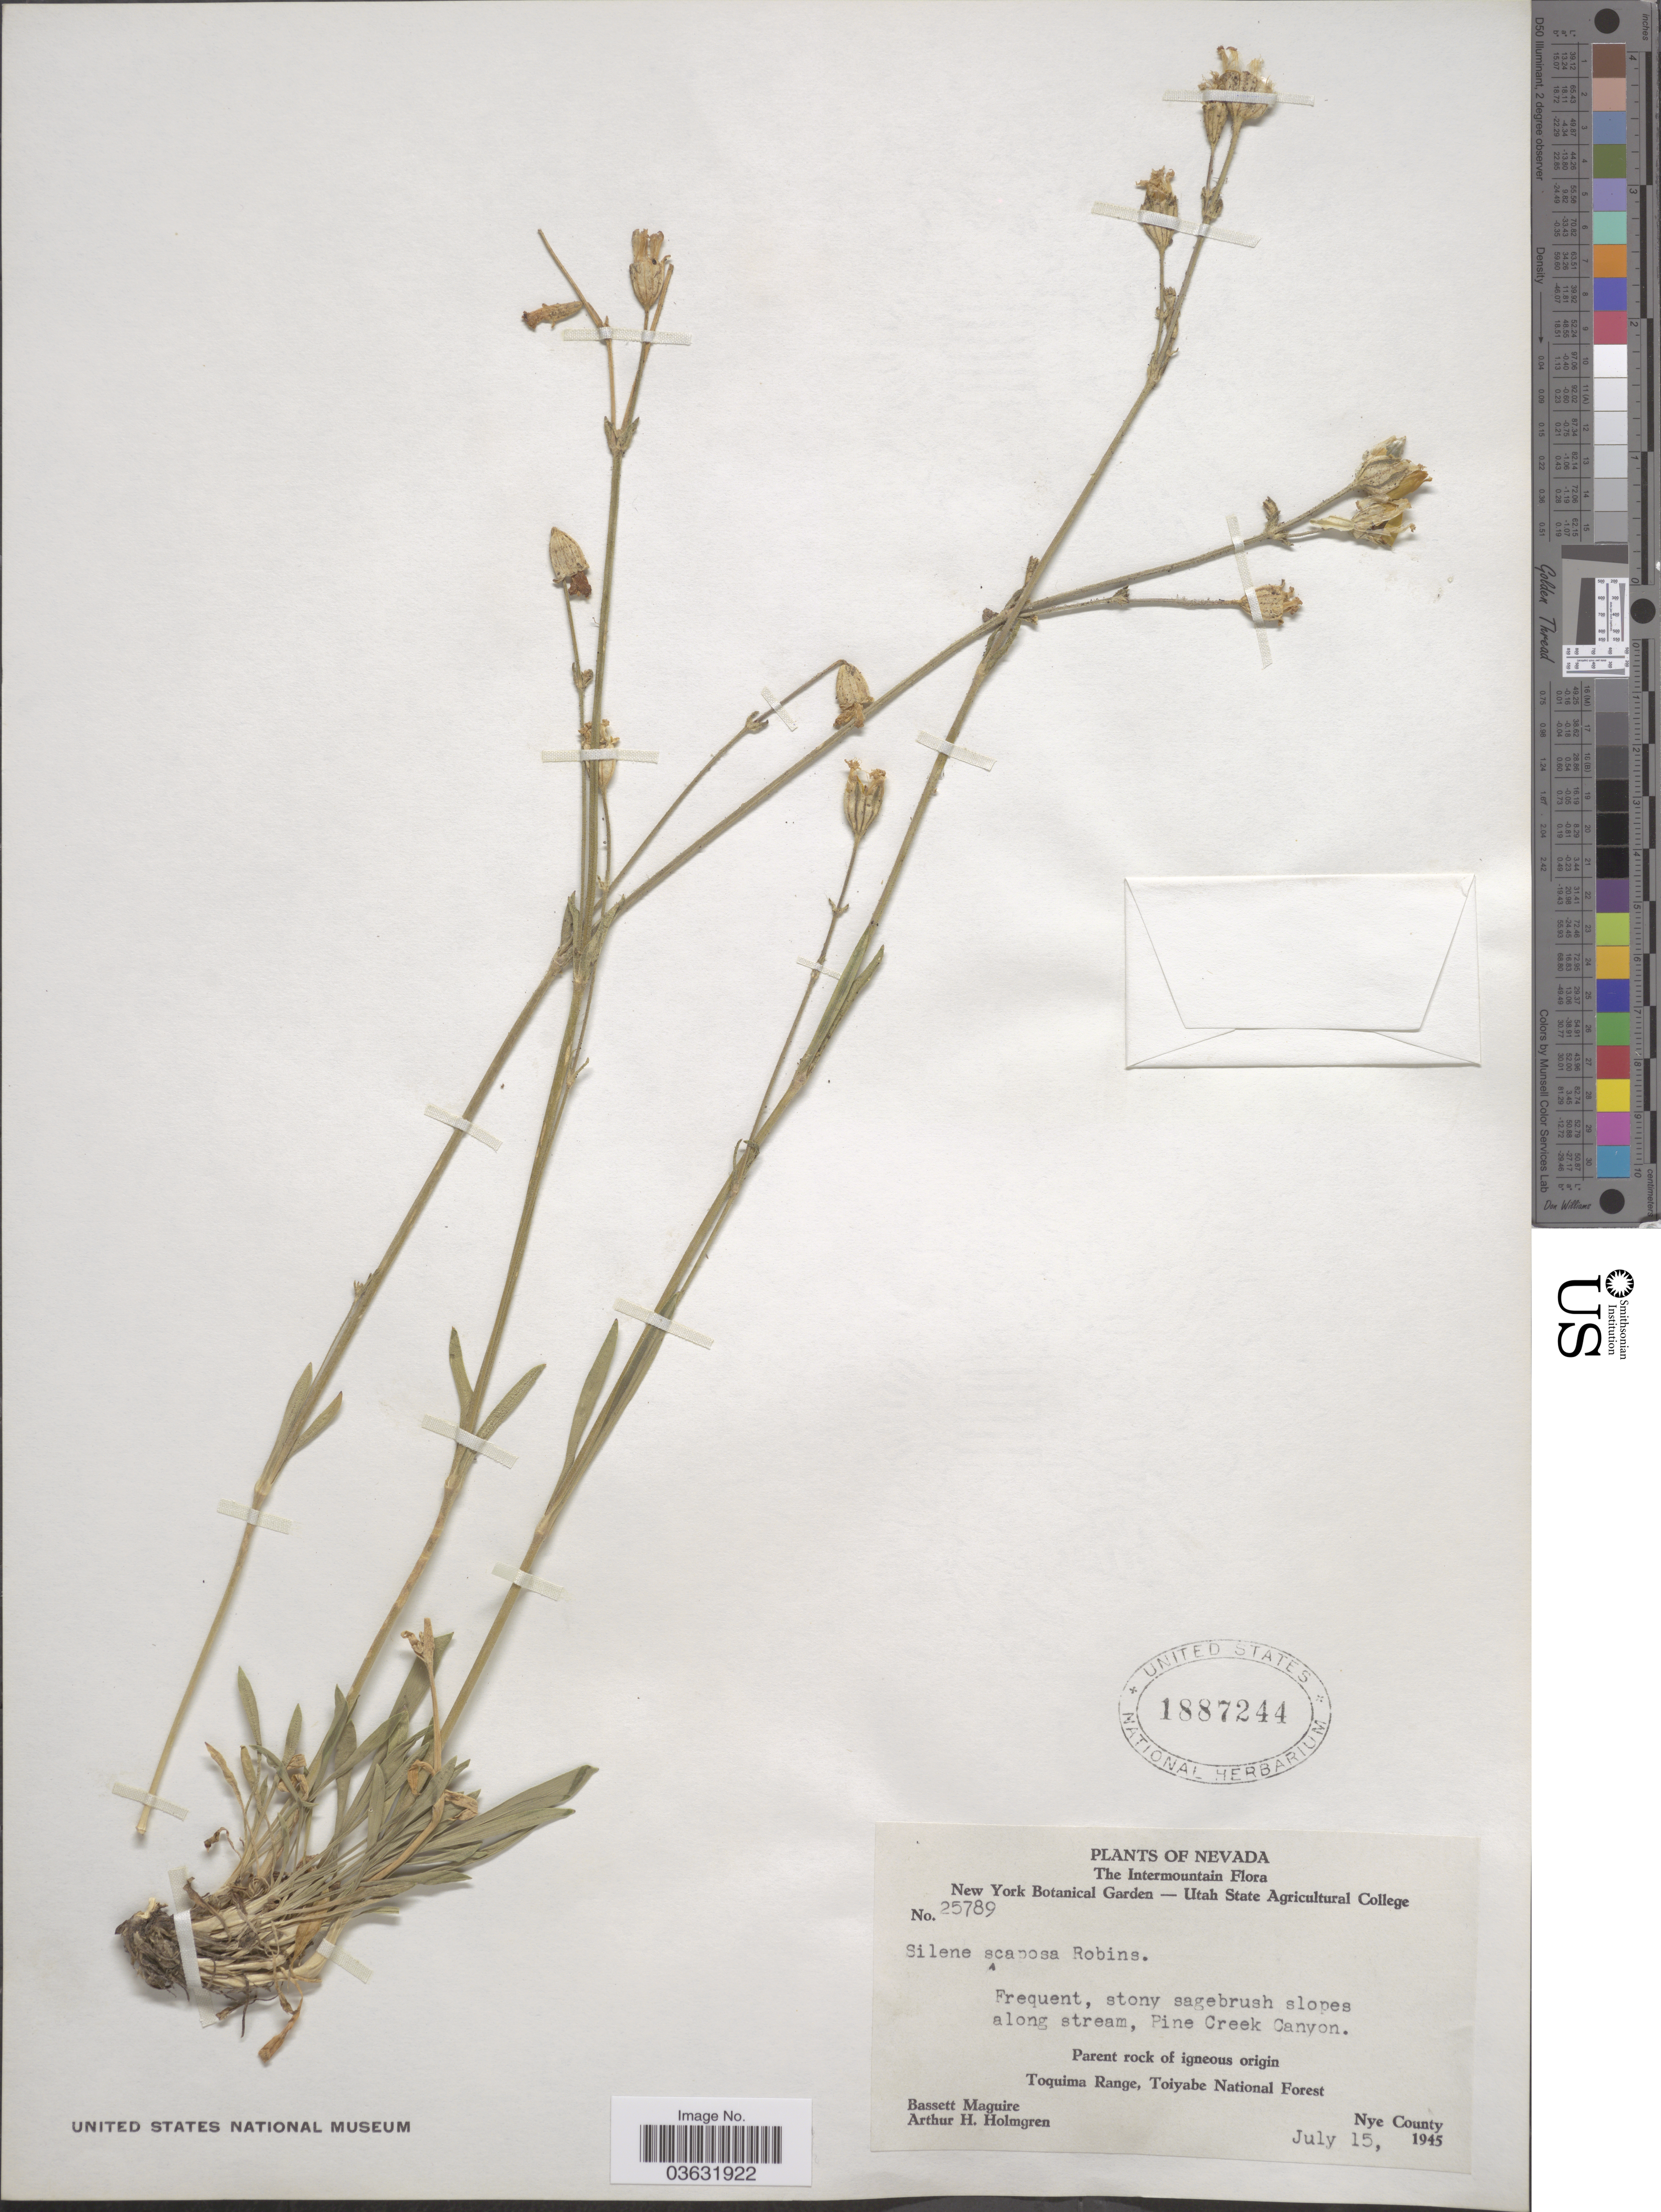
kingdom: Plantae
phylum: Tracheophyta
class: Magnoliopsida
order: Caryophyllales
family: Caryophyllaceae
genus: Silene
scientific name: Silene scaposa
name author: S. Watson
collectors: B. Maguire & A. H. Holmgren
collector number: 25789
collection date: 1945-07-15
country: United States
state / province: Nevada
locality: The Intermountain. Stony sagebrush slopes along stream, Pine Creek Canyon. Parent rock of igneous origin Toquima Range, Toiyabe National Forest. Nye County.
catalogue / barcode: US 1887244